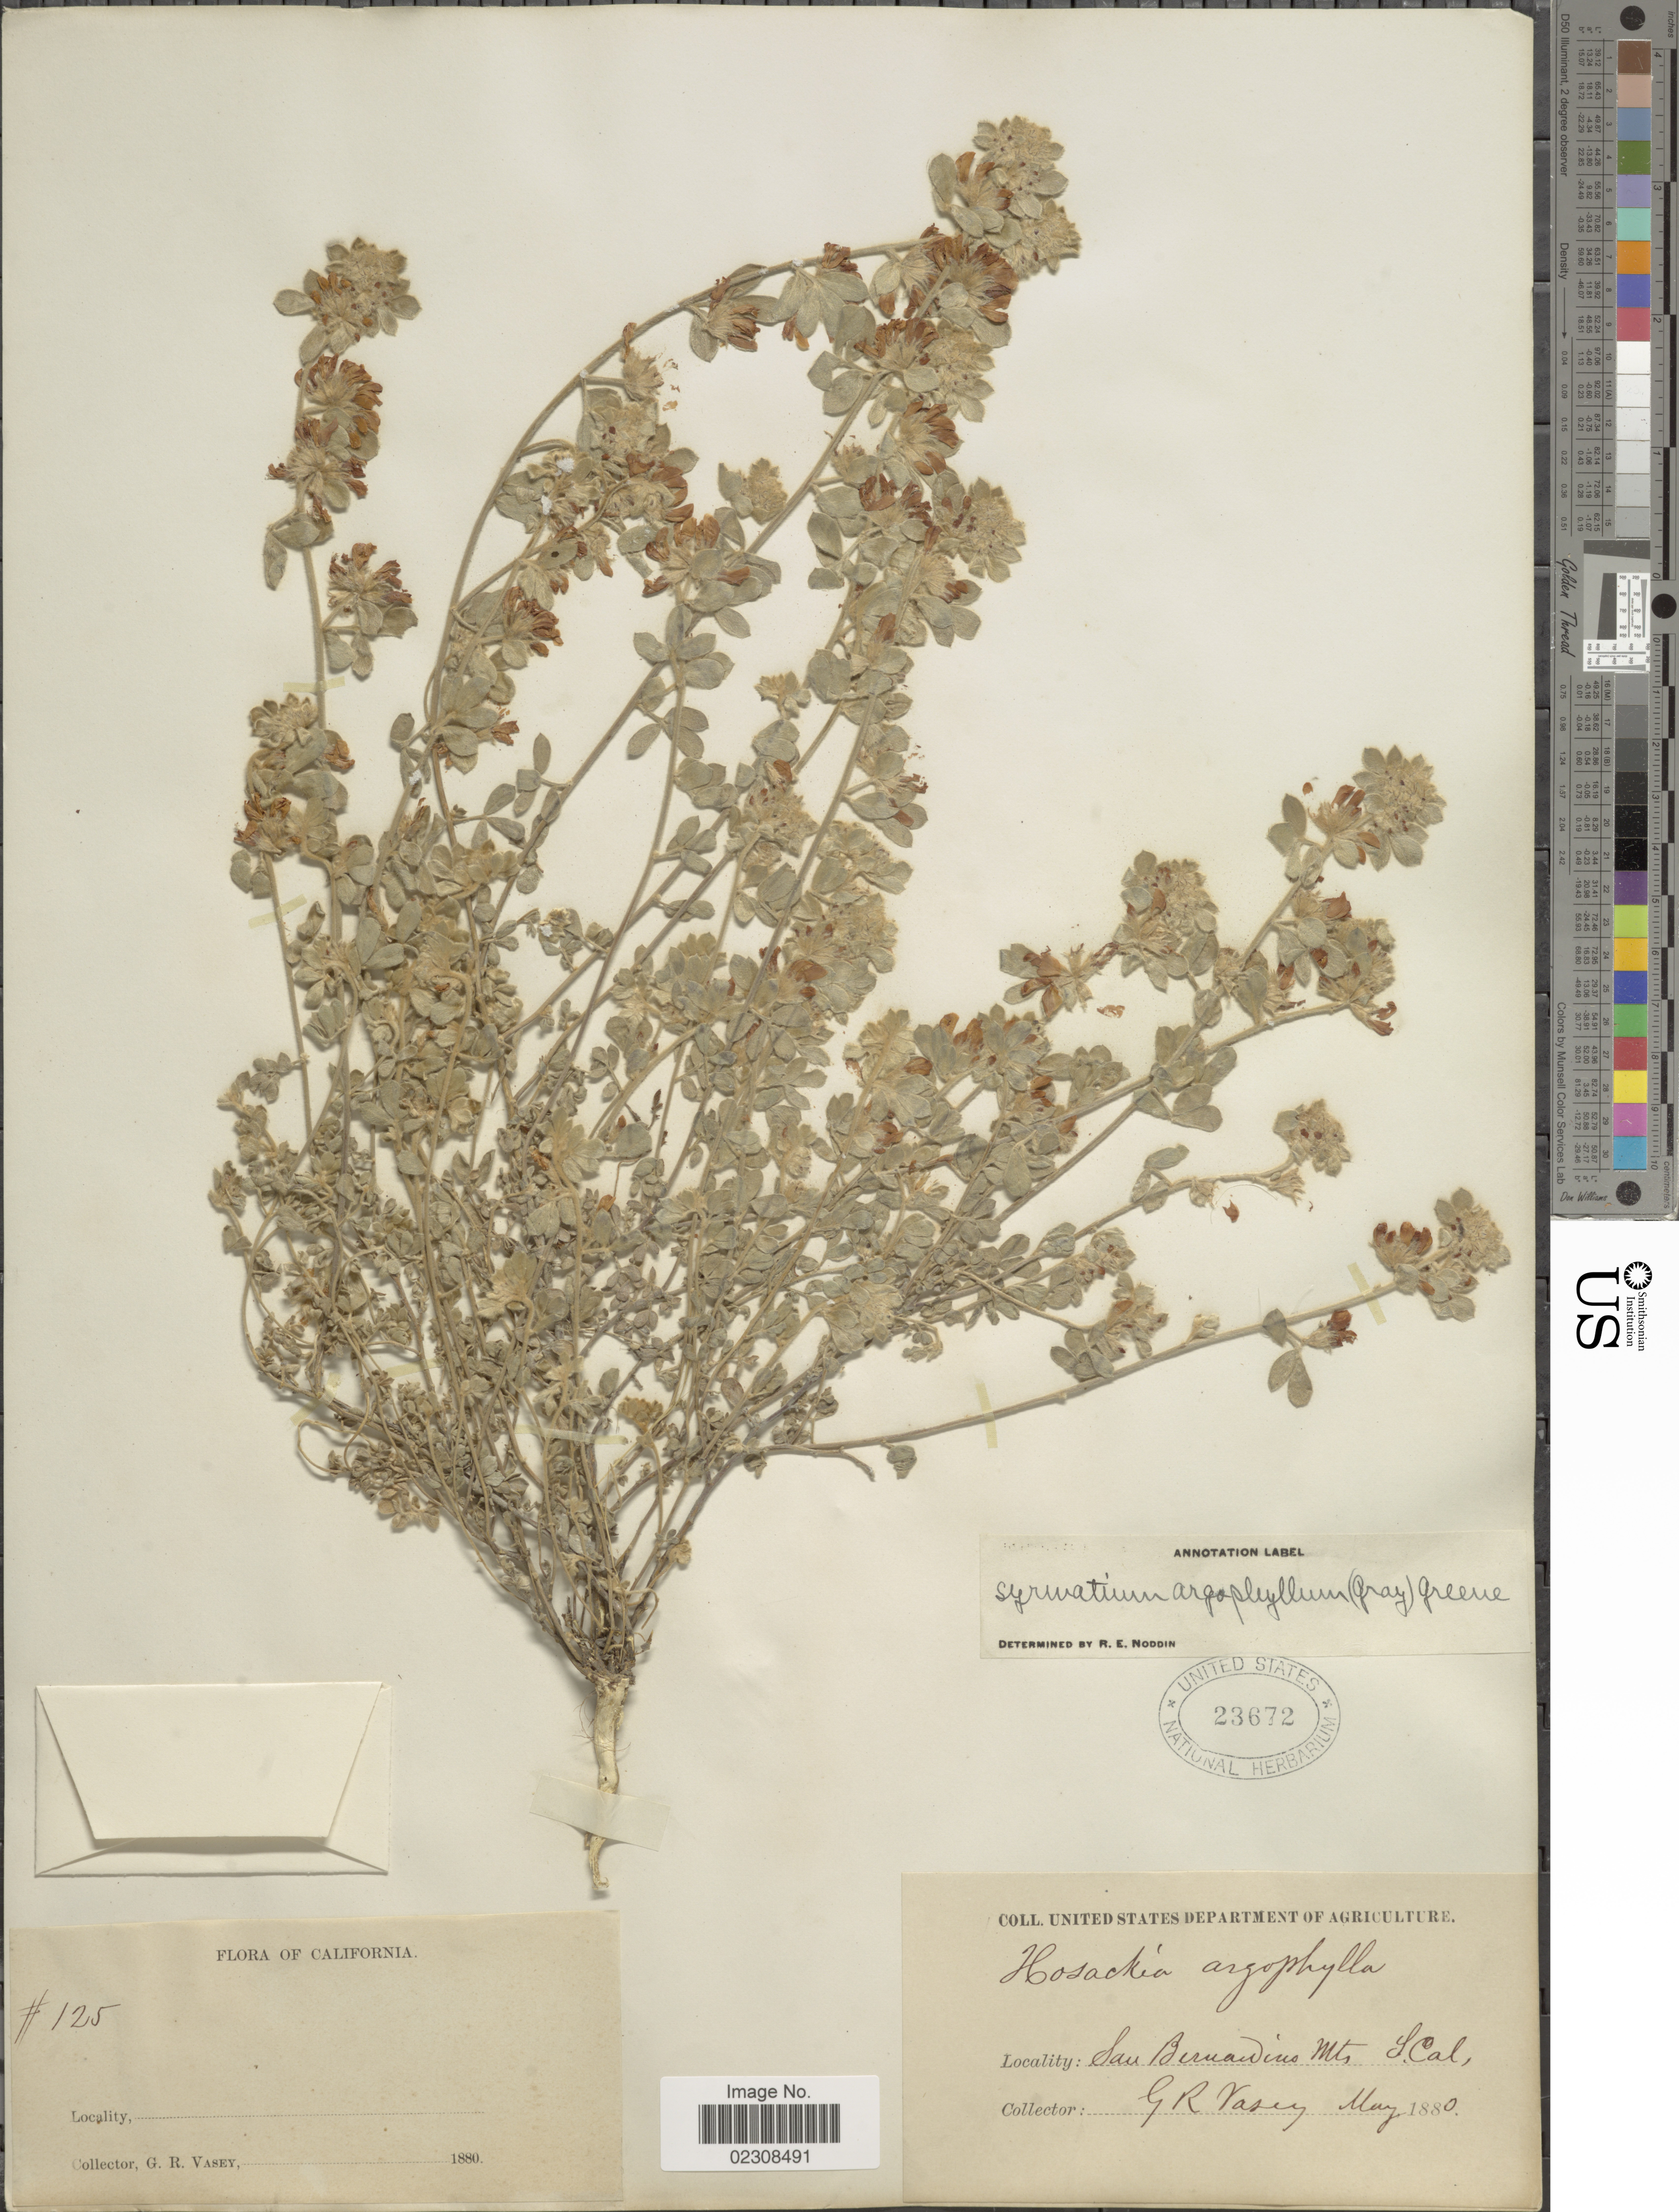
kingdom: Plantae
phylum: Tracheophyta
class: Magnoliopsida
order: Fabales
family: Fabaceae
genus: Syrmatium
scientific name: Syrmatium argophyllum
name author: (A. Gray) Greene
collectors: G. R. Vasey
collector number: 125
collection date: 1880-05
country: United States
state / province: California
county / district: San Bernardino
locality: San Bernardino Mts, S Cal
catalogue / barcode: US 23672